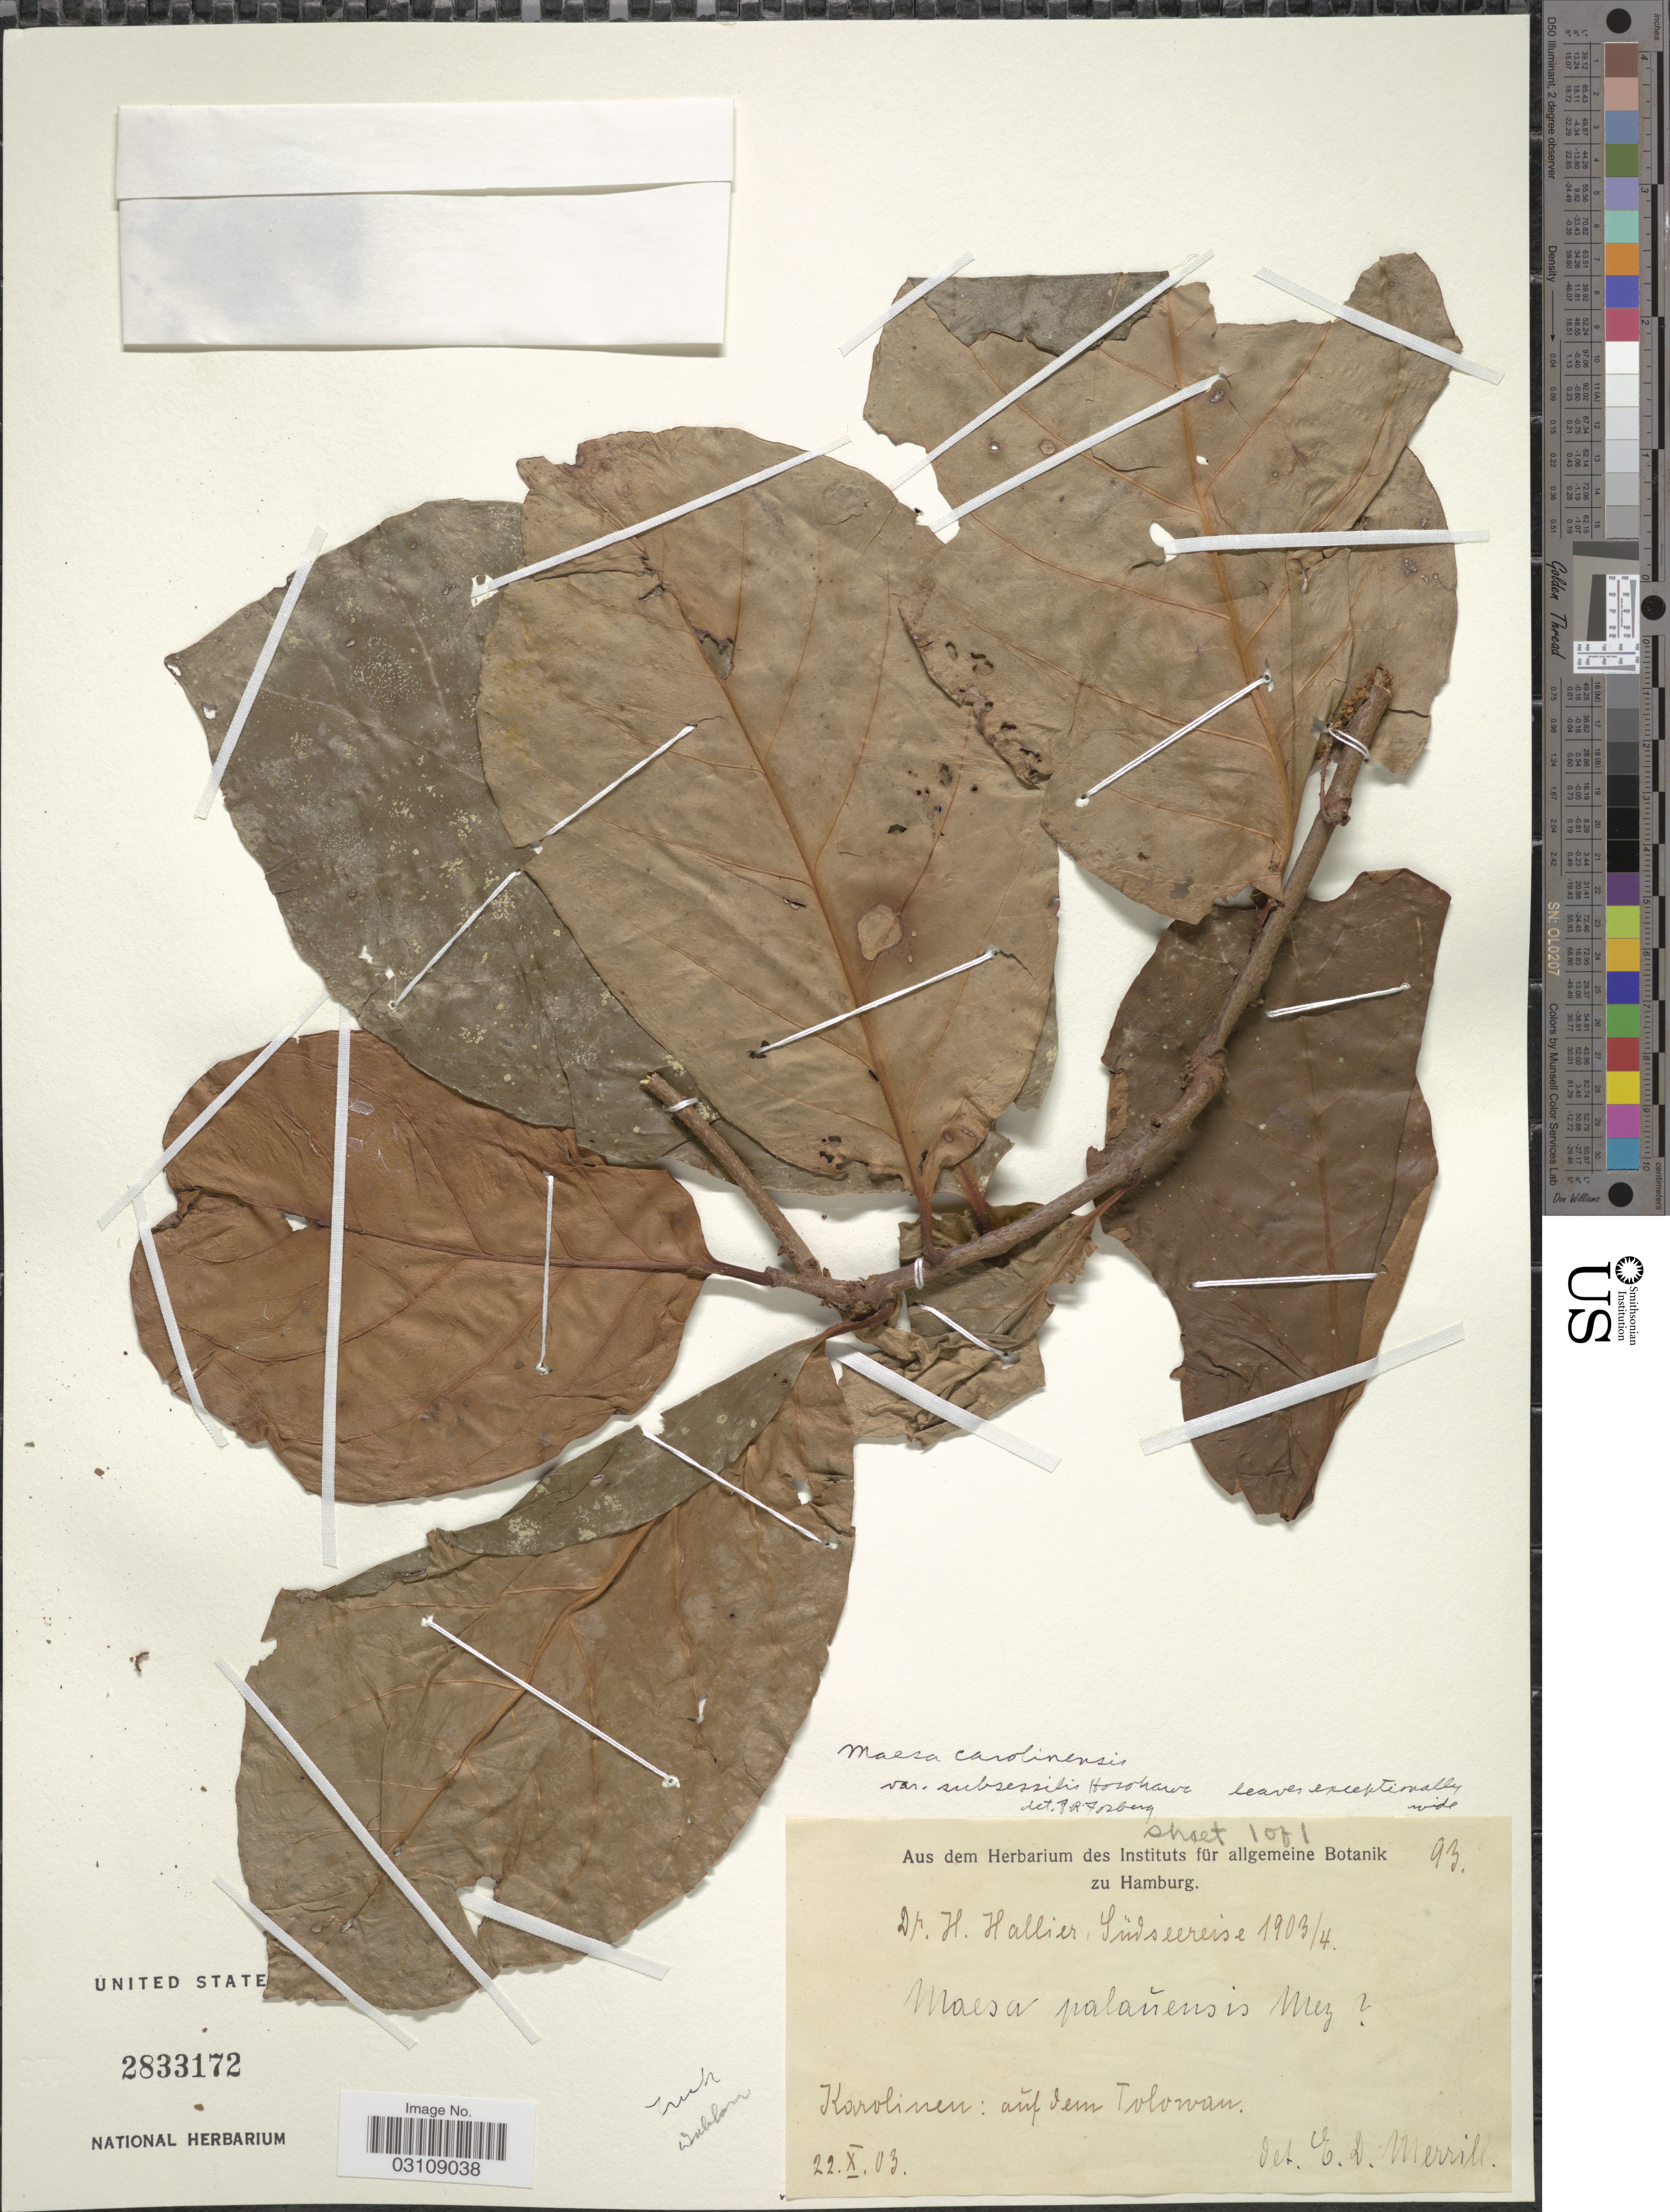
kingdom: Plantae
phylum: Tracheophyta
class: Magnoliopsida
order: Ericales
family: Primulaceae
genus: Maesa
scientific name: Maesa carolinensis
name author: Mez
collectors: H. G. Hallier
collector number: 93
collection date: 1903-10-22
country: Micronesia, Federated States of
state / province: Truk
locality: Karolinen: auf dem Tolowan, Truk, Wabbon [interpreted].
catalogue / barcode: US 2833172